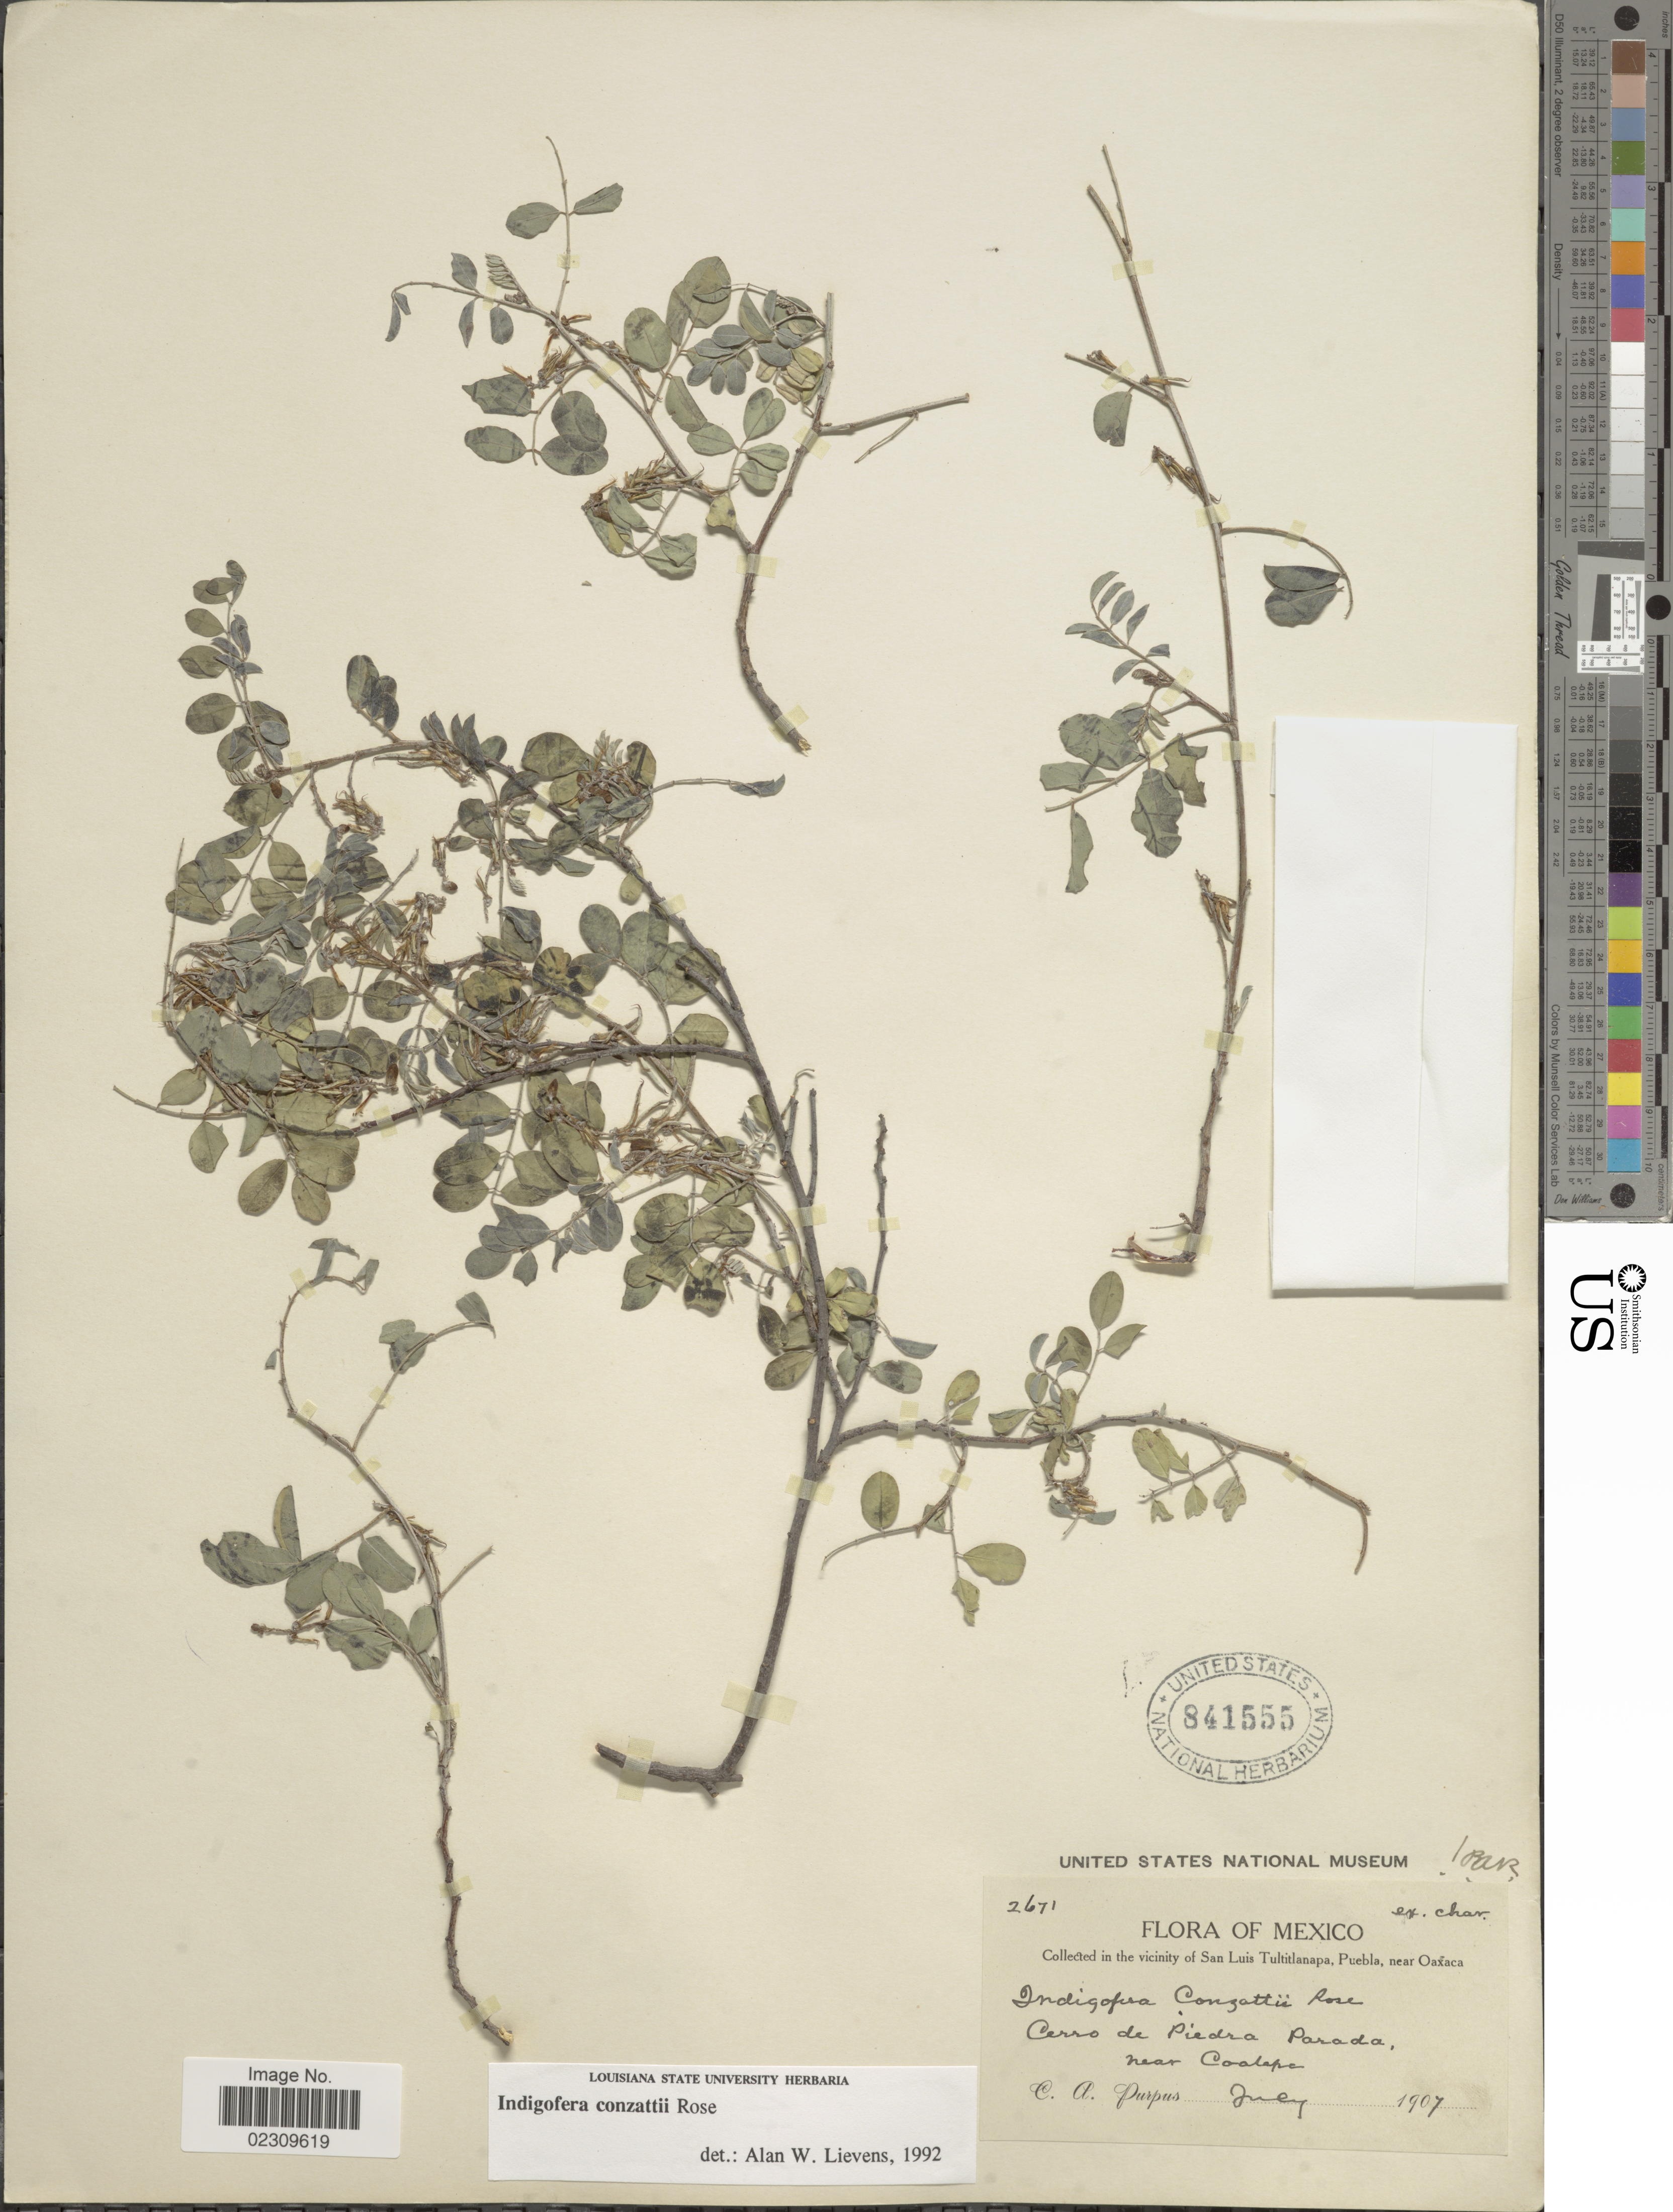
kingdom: Plantae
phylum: Tracheophyta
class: Magnoliopsida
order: Fabales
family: Fabaceae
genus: Indigofera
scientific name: Indigofera conzattii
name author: Rose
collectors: C. A. Purpus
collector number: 2671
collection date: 1907-07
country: Mexico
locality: In the vicinity of San Luis Tultitlanapa, Puebla, near Oaxaca. Cerro de Piedra Parada, near Coatepec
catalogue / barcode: US 841555